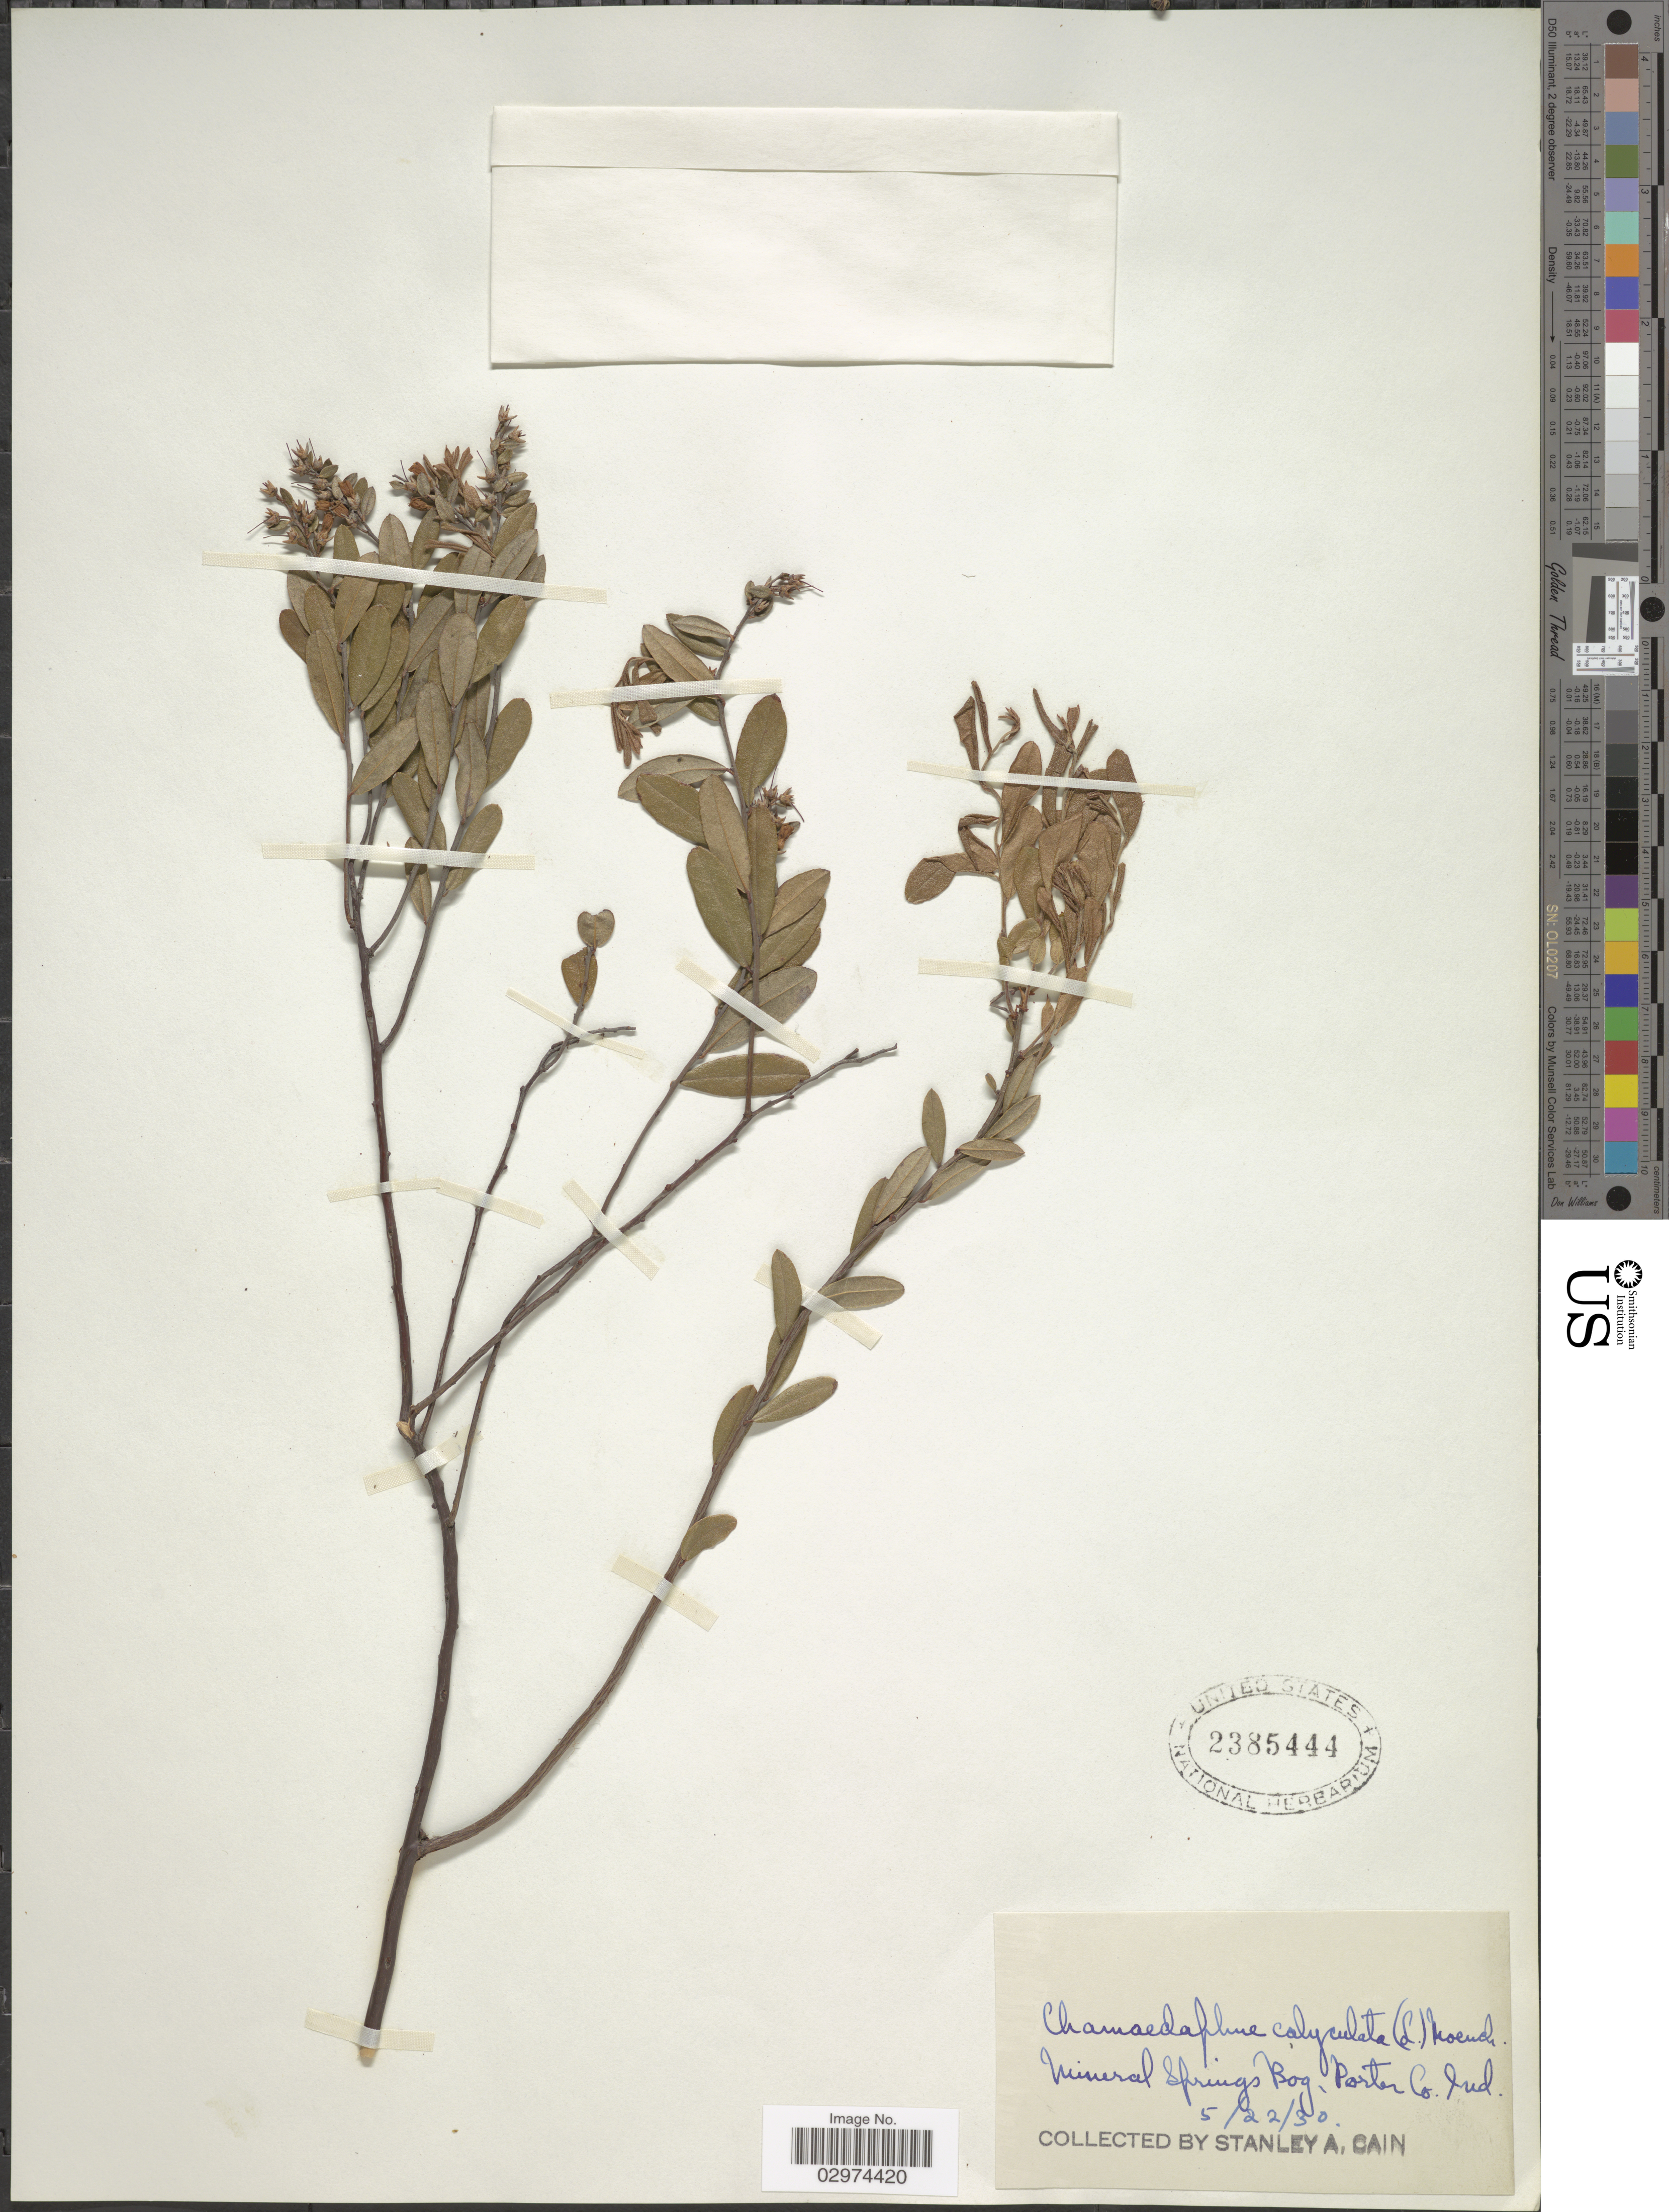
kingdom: Plantae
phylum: Tracheophyta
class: Magnoliopsida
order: Ericales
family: Ericaceae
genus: Chamaedaphne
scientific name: Chamaedaphne calyculata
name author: (L.) Moench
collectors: S. Cain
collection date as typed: Transcribed d/m/y: 22/5/30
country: United States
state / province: Indiana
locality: Mineral Springs Bog. Porter Co. Ind.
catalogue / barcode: US 2385444